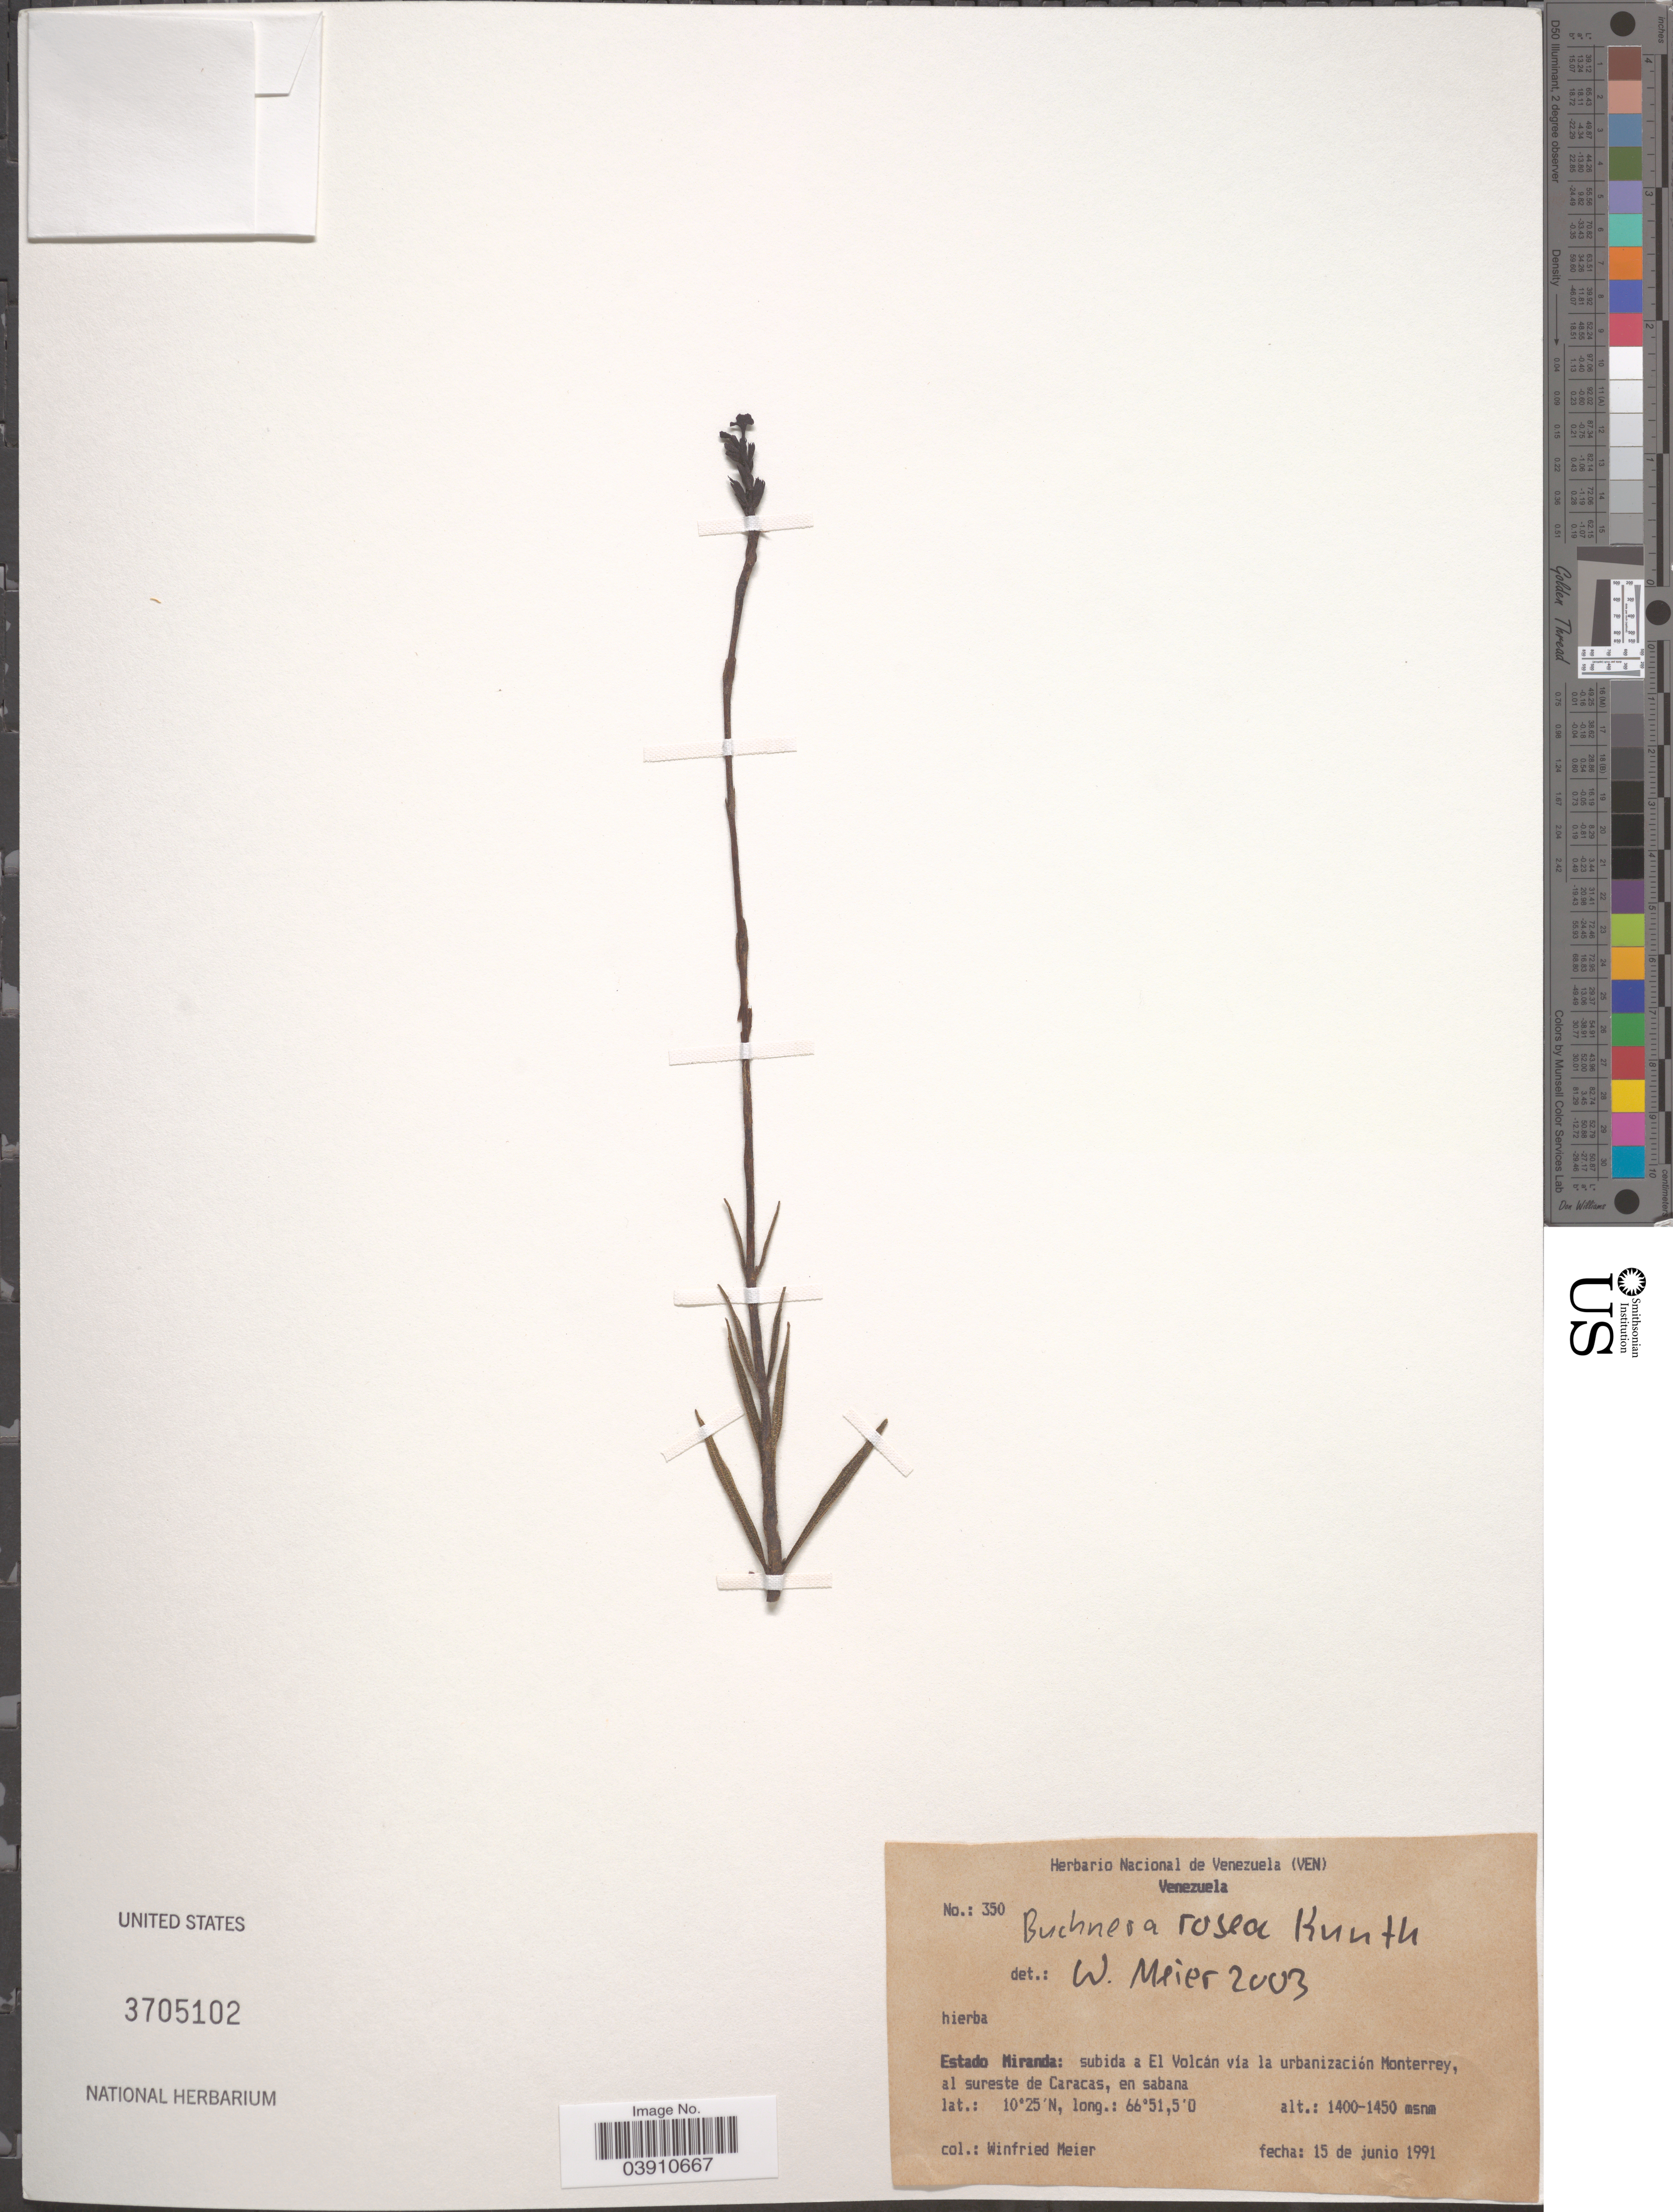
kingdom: Plantae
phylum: Tracheophyta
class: Magnoliopsida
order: Lamiales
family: Orobanchaceae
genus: Buchnera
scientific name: Buchnera rosea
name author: Kunth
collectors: W. Meier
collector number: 350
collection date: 1991-06-15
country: Venezuela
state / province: Miranda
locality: Subida a El Volcán via la urbanización Monterrey, al sureste de Caracas, en sabana.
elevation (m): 1400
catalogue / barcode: US 3705102